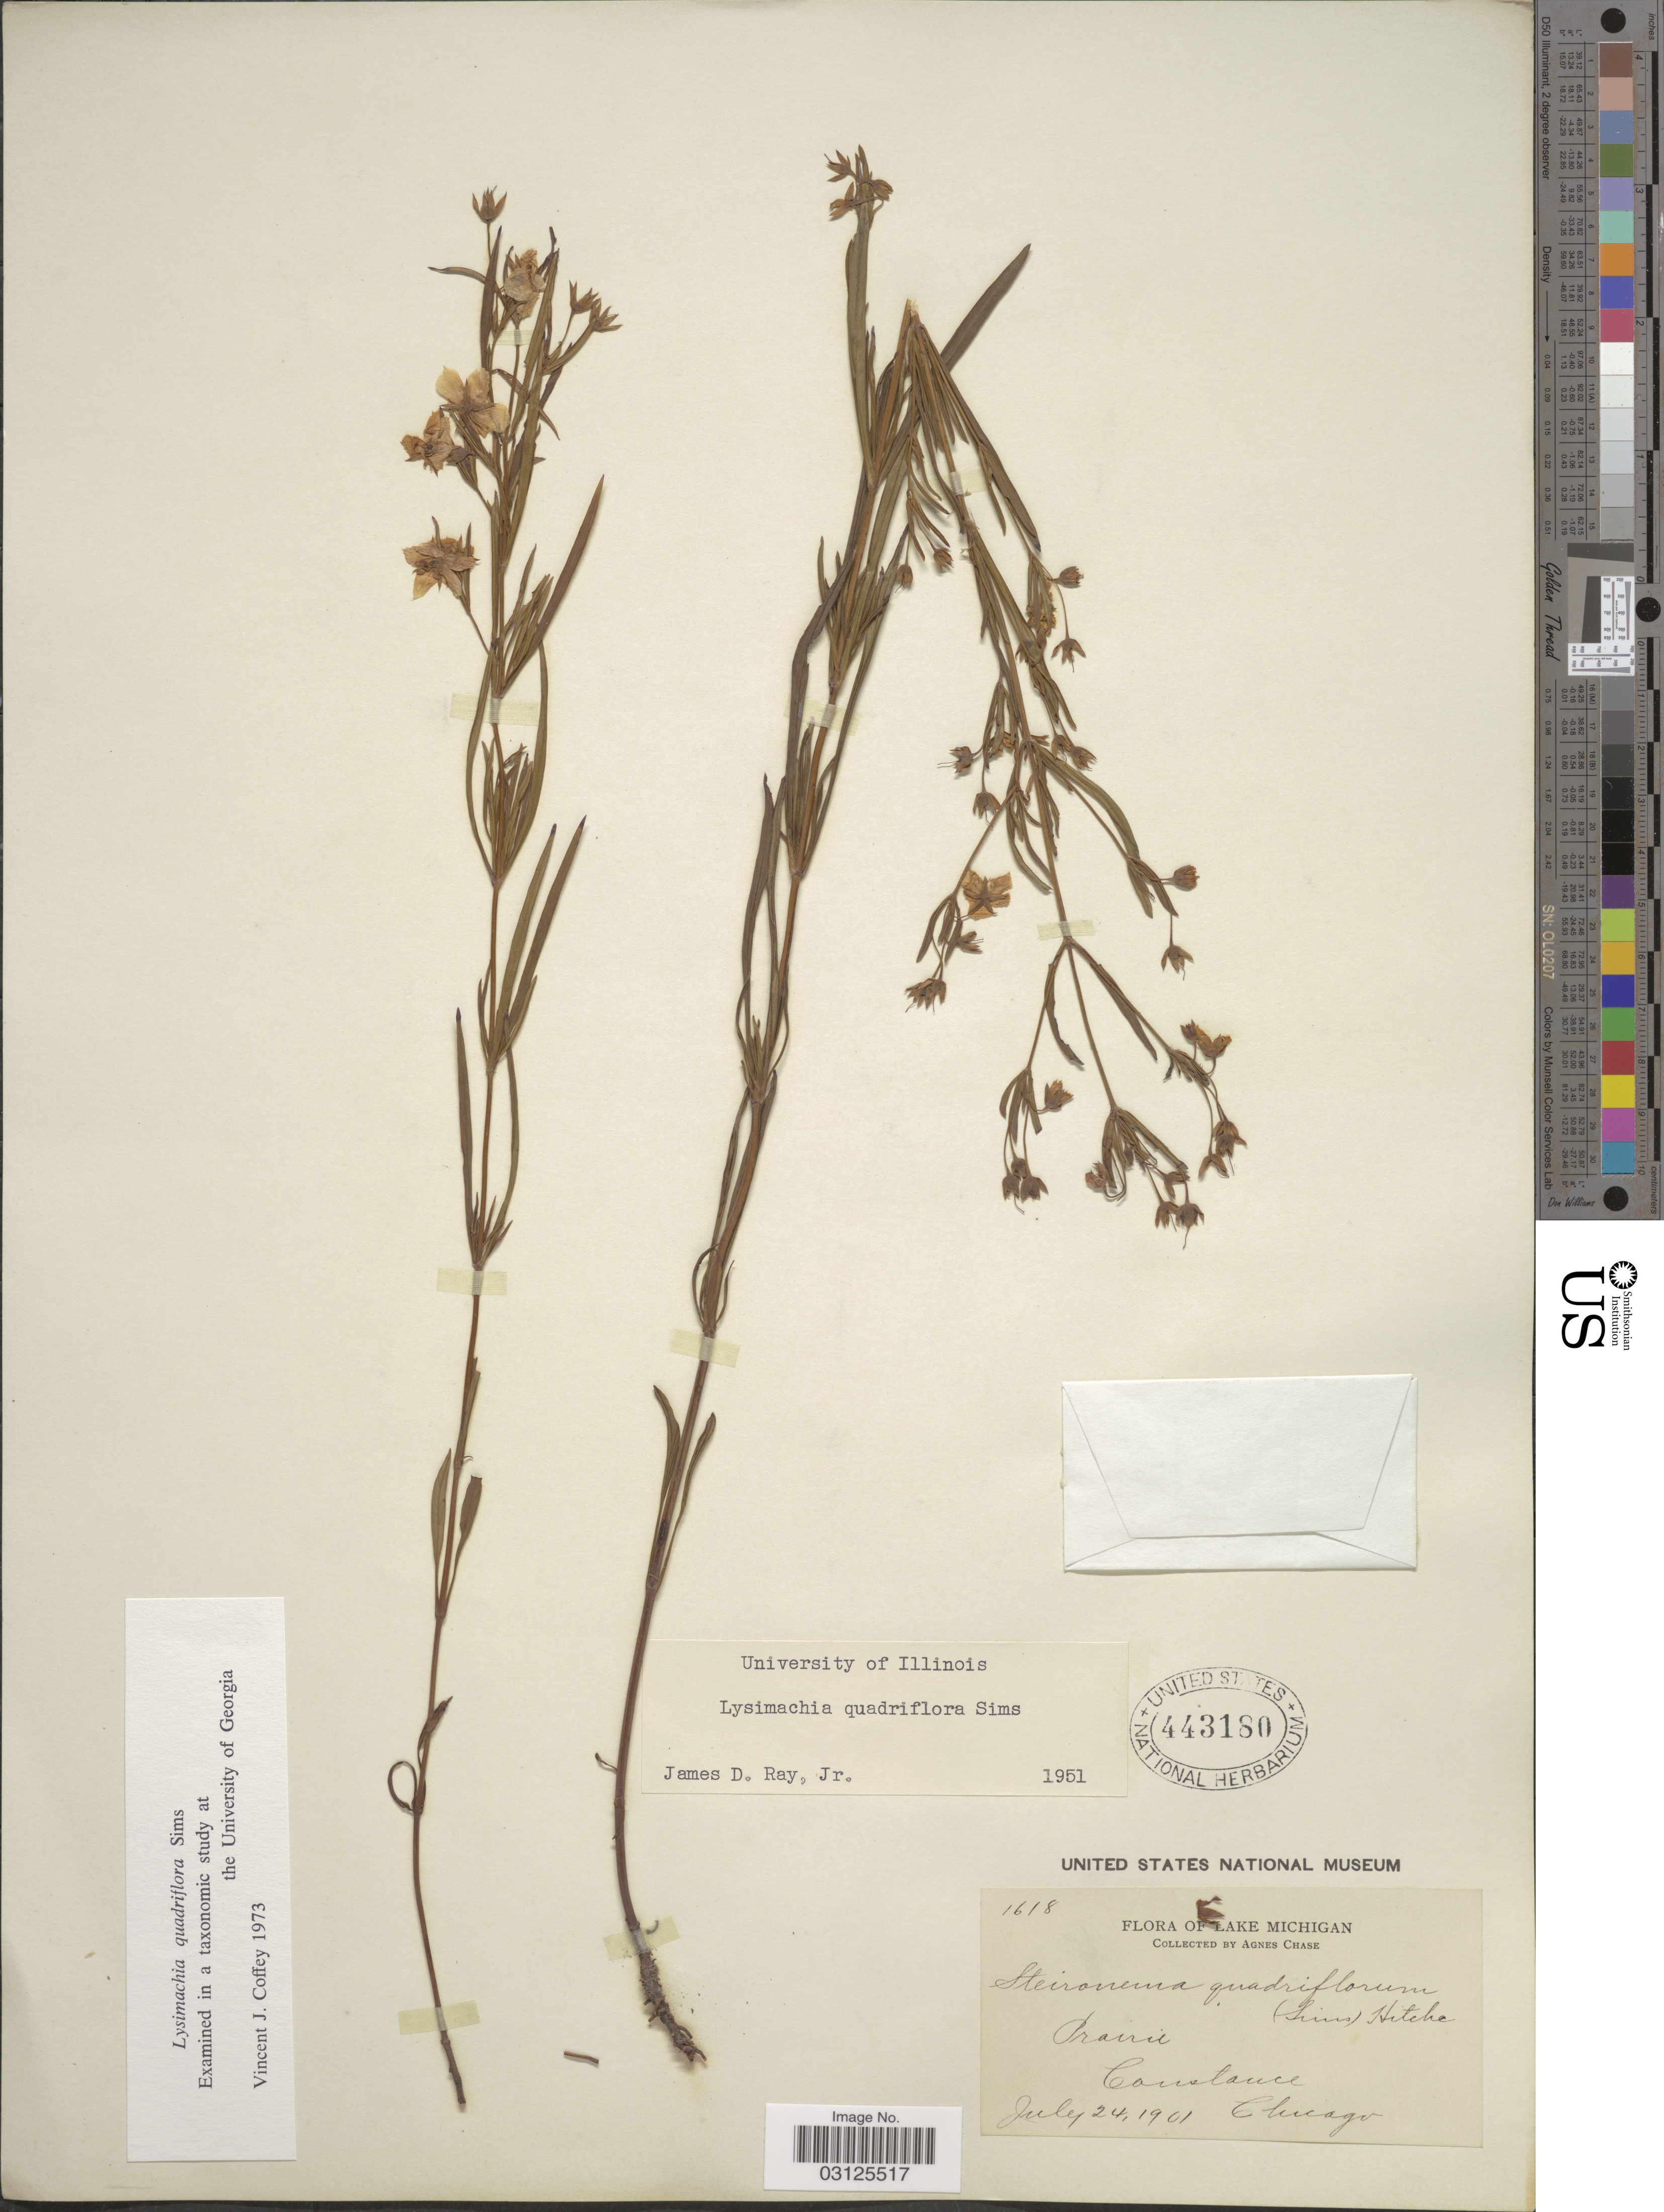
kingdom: Plantae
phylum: Tracheophyta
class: Magnoliopsida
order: Ericales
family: Primulaceae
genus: Lysimachia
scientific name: Lysimachia quadriflora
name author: Sims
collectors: A. Chase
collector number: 1618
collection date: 1901-07-24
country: United States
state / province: Michigan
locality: Lake Michigan, Constance, Chicago.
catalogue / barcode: US 443180